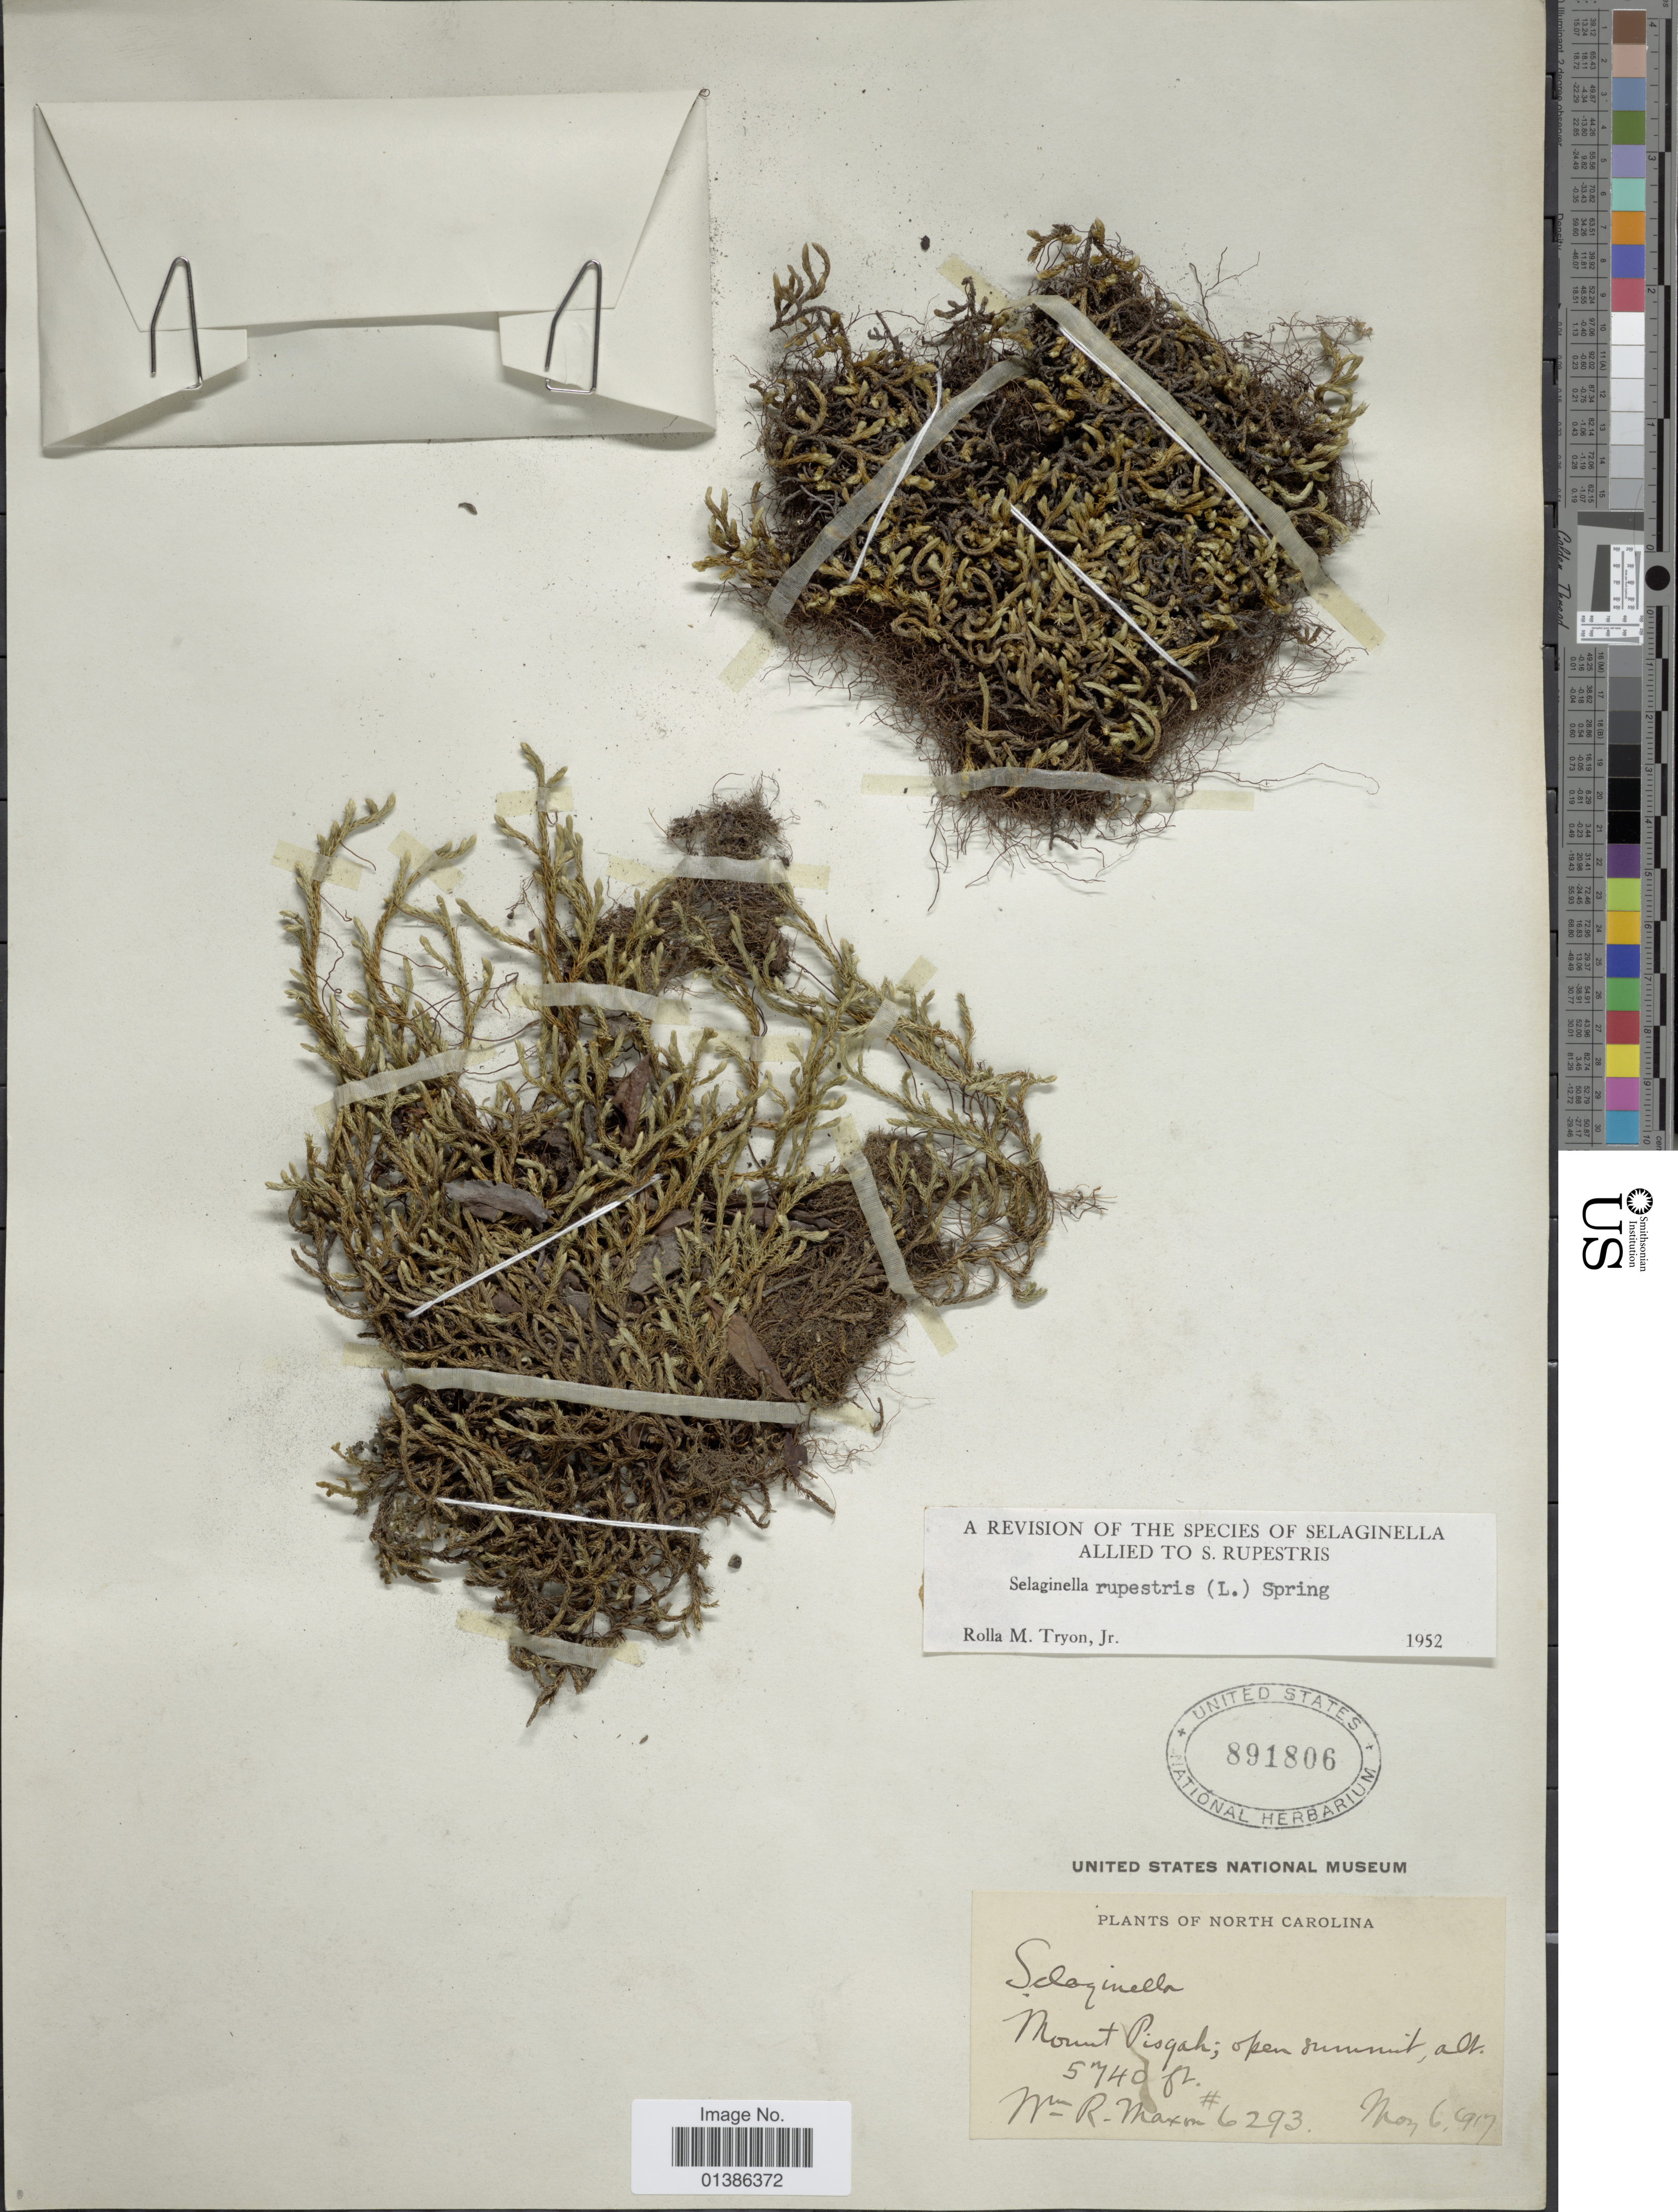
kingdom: Plantae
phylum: Tracheophyta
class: Lycopodiopsida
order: Selaginellales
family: Selaginellaceae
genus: Selaginella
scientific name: Selaginella rupestris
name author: (L.) Spring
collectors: W. R. Maxon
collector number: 6293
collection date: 1917-05-06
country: United States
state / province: North Carolina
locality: Mount Pisgah.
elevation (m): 1750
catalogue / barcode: US 891806